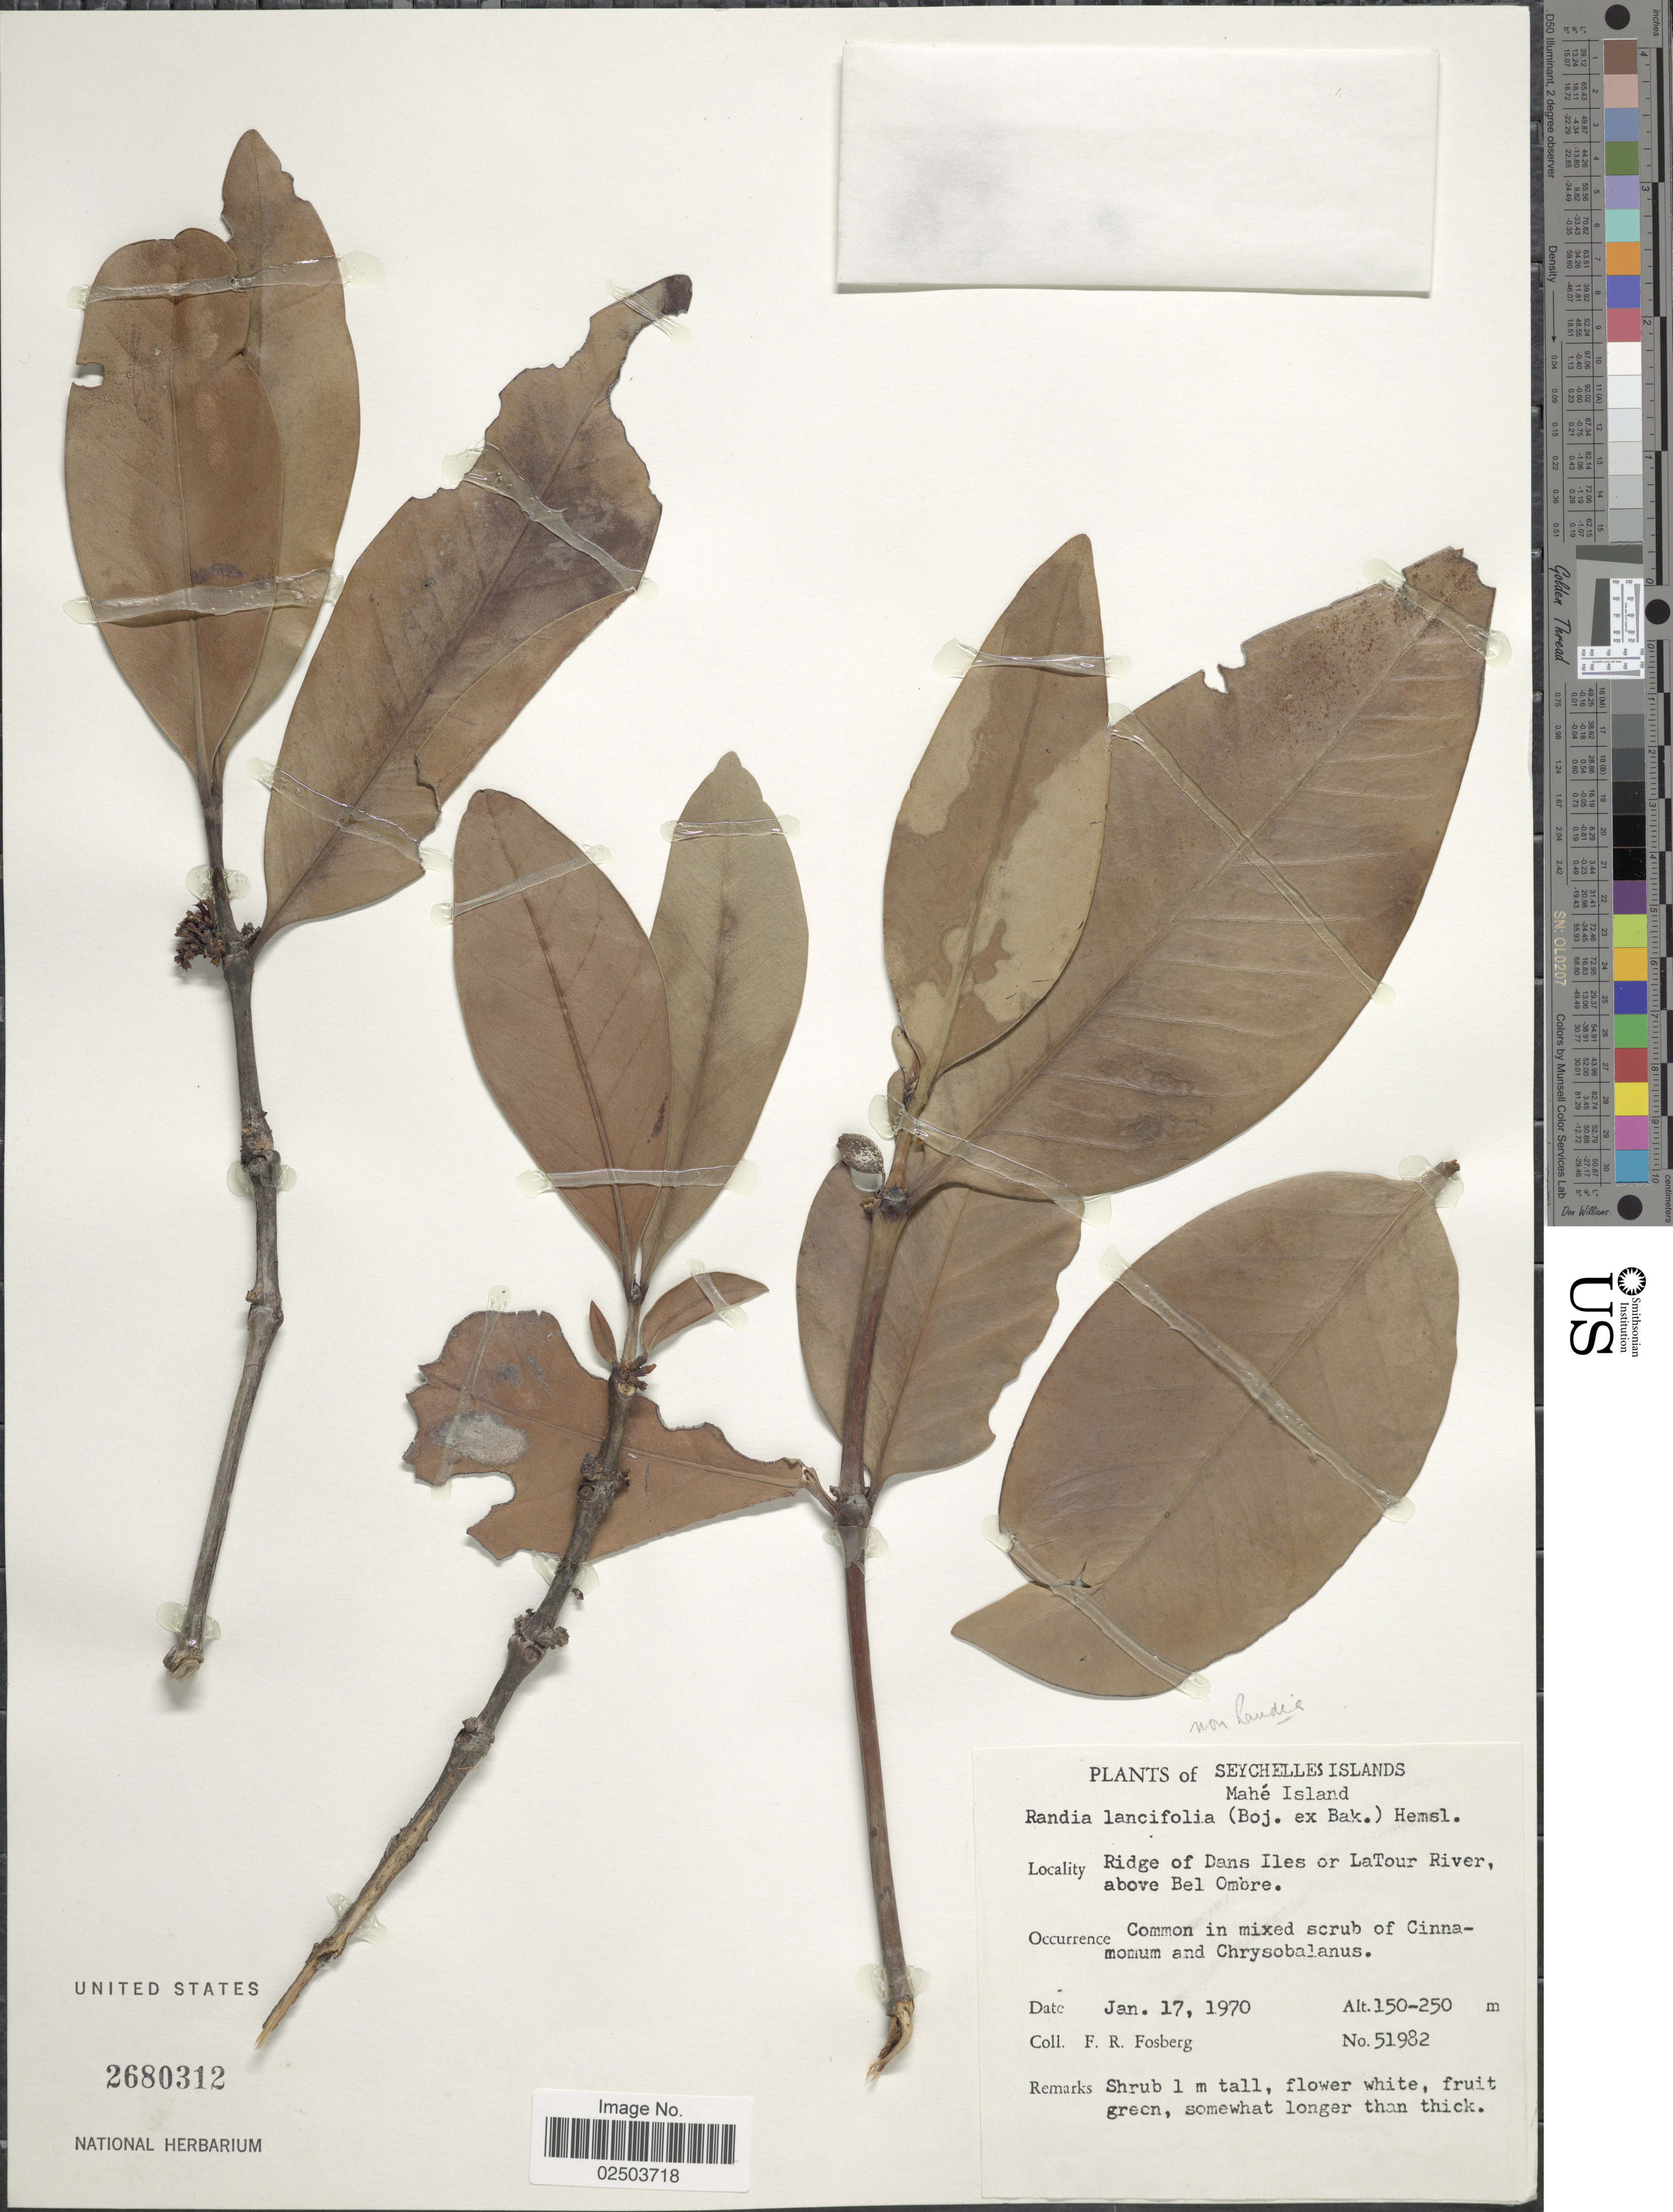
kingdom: Plantae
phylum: Tracheophyta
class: Magnoliopsida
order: Gentianales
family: Rubiaceae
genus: Pyrostria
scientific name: Pyrostria lancifolia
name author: Bojer ex Baker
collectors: F. R. Fosberg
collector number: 51982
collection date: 1970-01-17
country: Seychelles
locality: Seychelles Islands. Mahe Island. Ridge of Dans Iles or LaTour River, above Bel Ombre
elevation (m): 150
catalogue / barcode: US 2680312